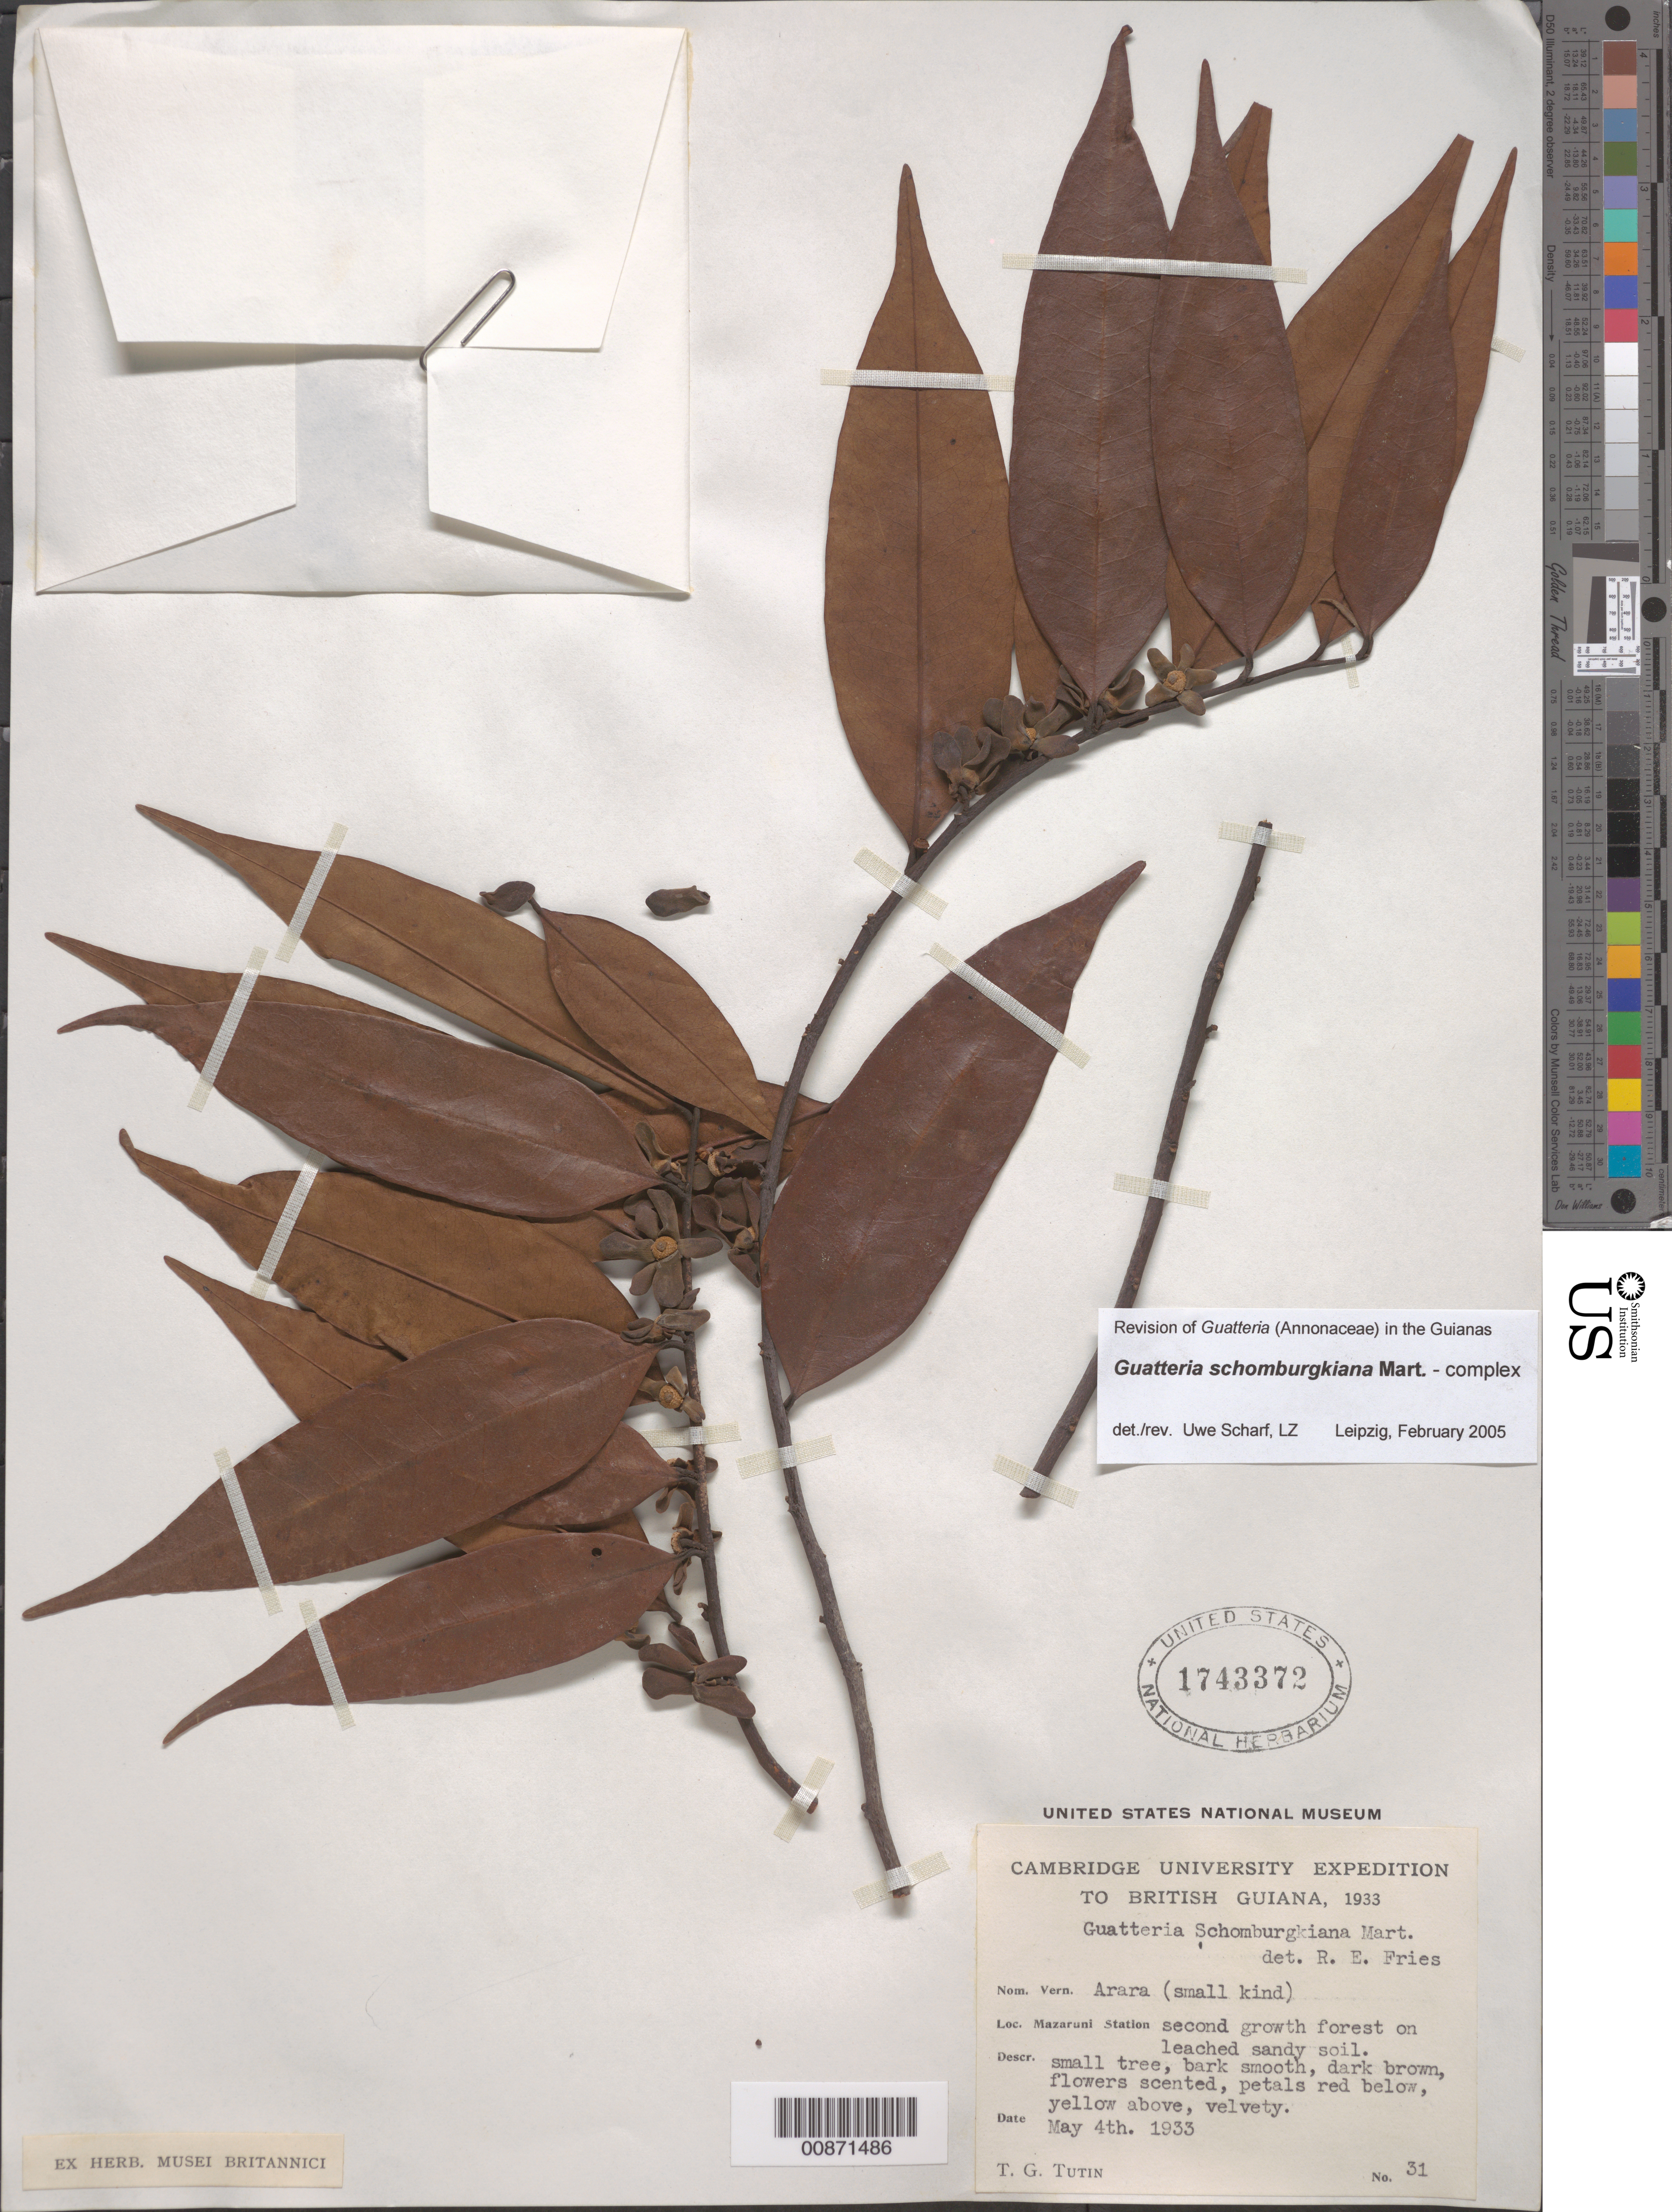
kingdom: Plantae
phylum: Tracheophyta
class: Magnoliopsida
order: Magnoliales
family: Annonaceae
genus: Guatteria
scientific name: Guatteria schomburgkiana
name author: Mart.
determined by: Scharf, U.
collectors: T. G. Tutin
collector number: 31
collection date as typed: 4-May-33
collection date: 1933-05-04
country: Guyana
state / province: Cuyuni-Mazaruni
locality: Mazaruni Station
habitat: Second growth forest on leached sandy soil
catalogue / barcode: US 1743372